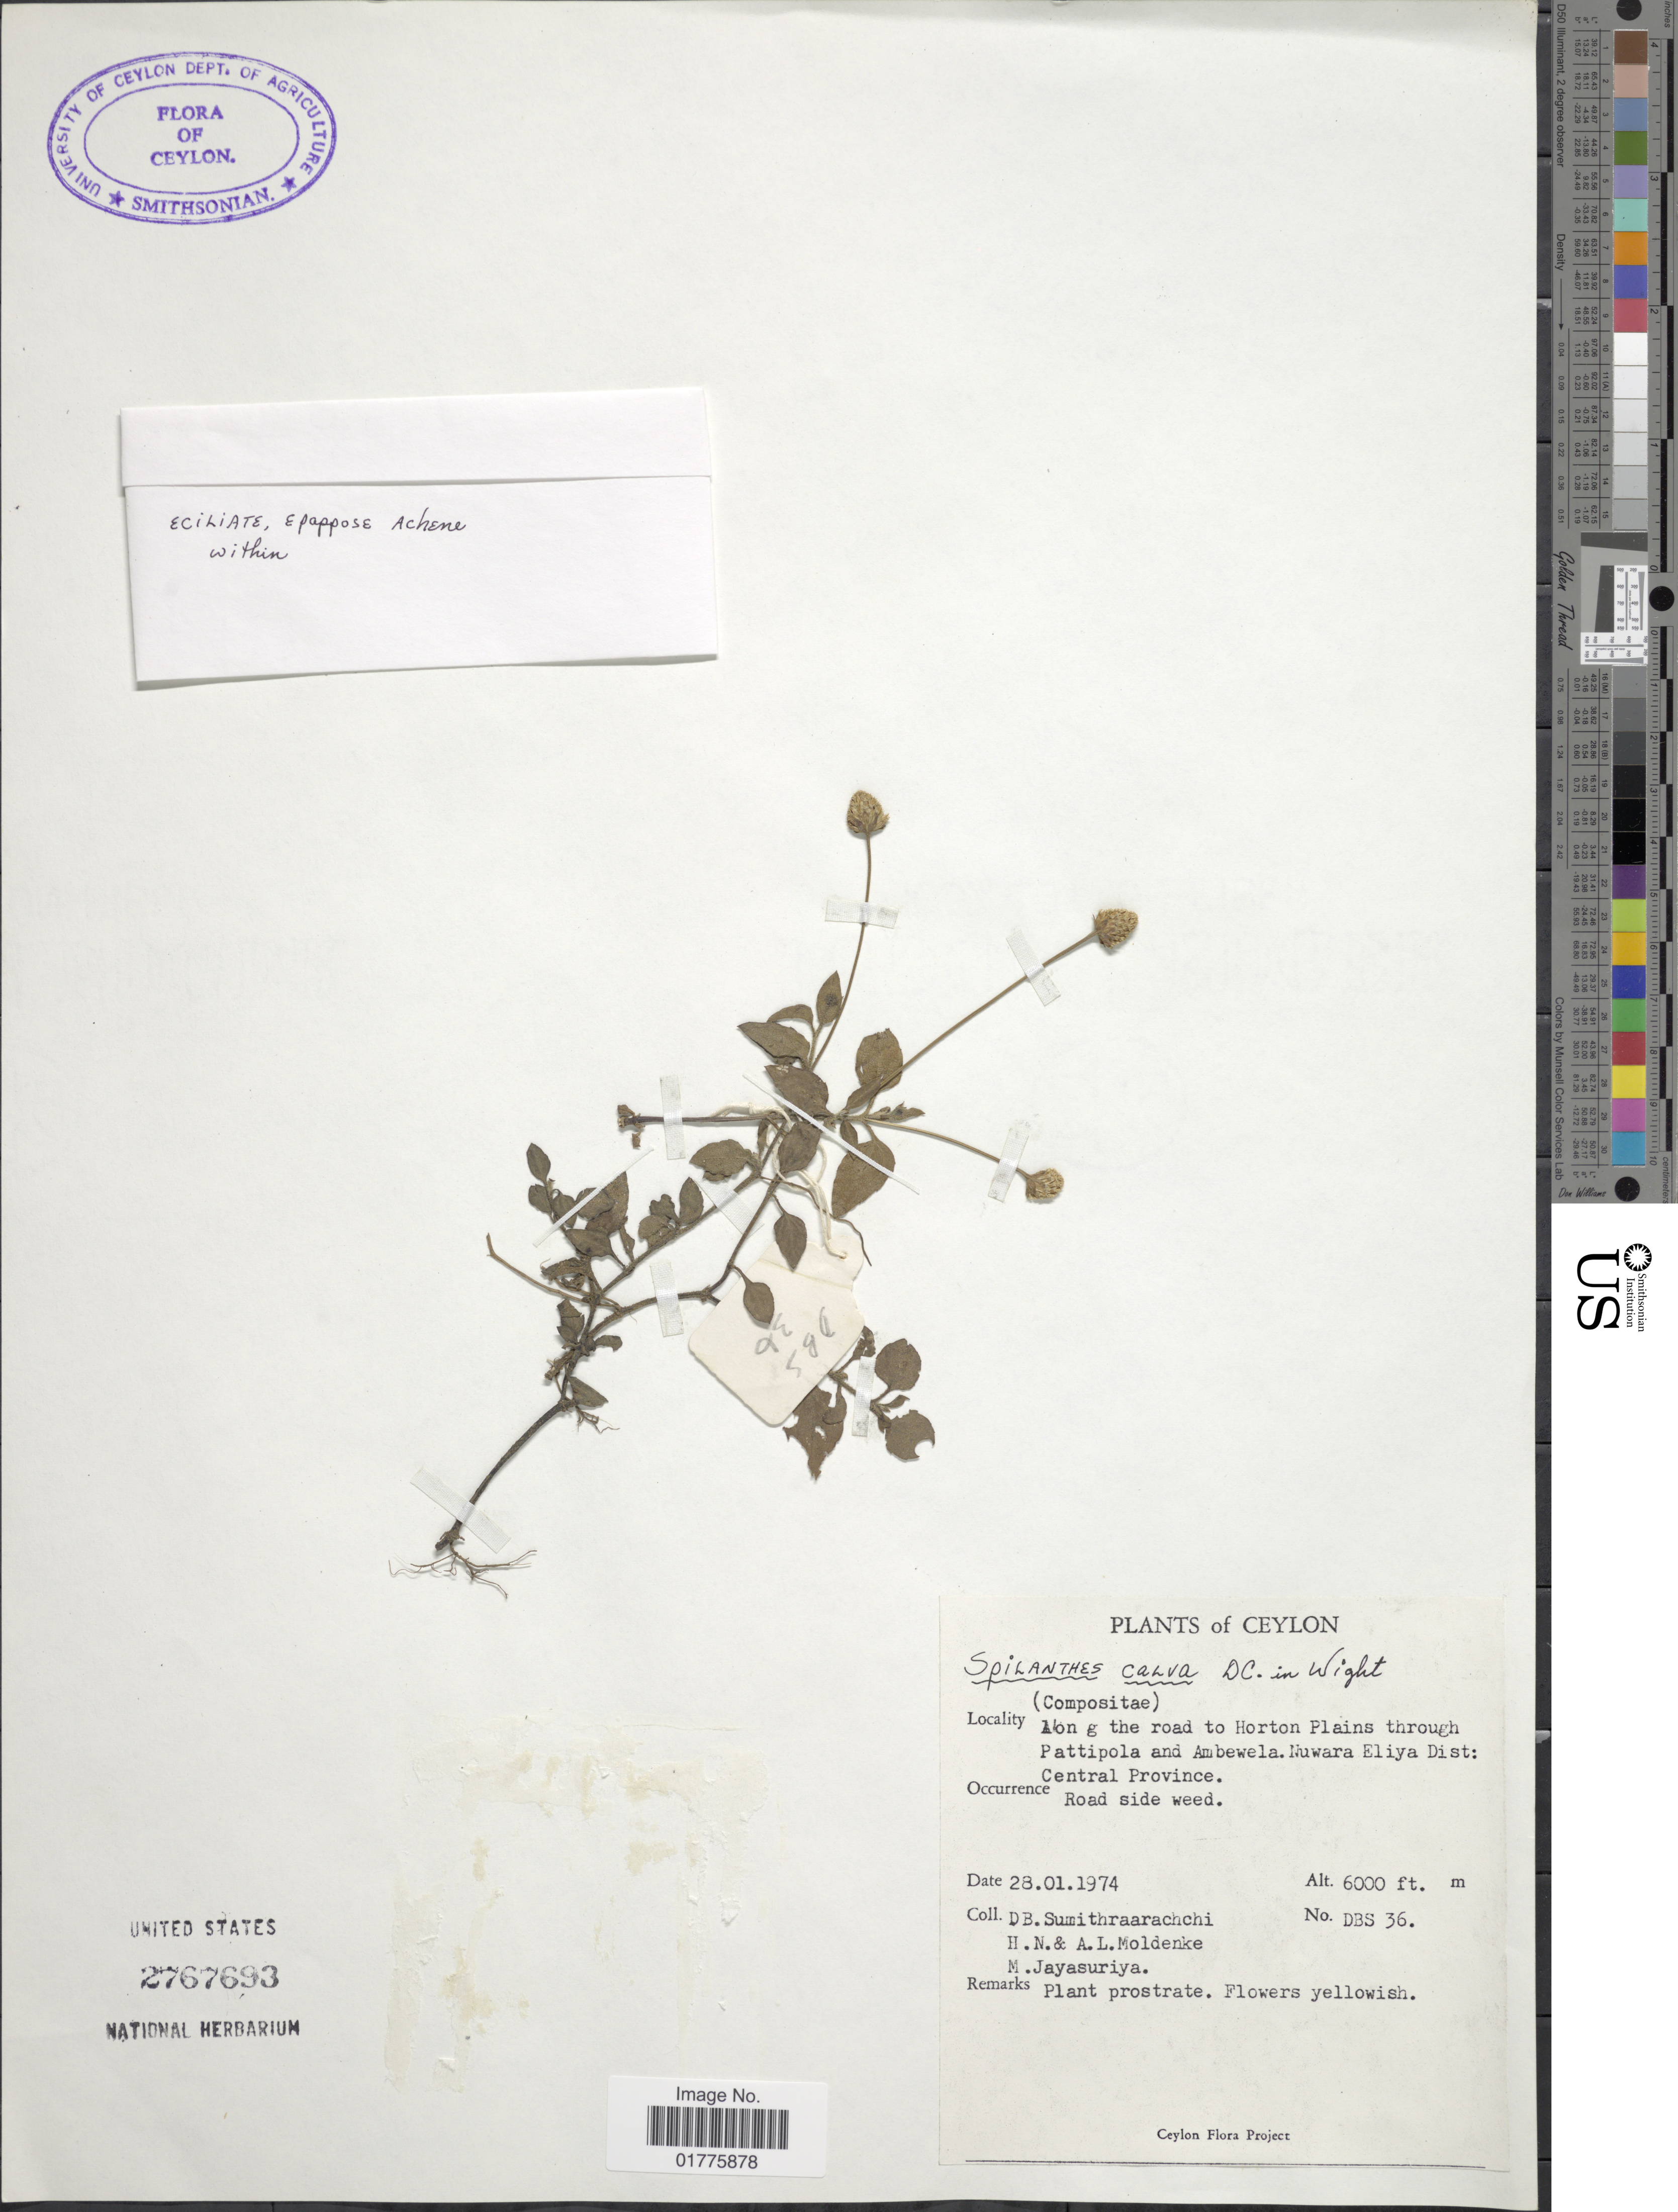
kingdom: Plantae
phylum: Tracheophyta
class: Magnoliopsida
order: Asterales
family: Asteraceae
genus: Acmella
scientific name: Acmella calva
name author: DC.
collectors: D. B. Sumithraarachchi, H. N. Moldenke, A. L. Moldenke & M. Jayasuriya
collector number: DBS36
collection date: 1974-01-28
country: Sri Lanka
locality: Along the road to Horton Plains through Pattipola and Ambewela, Nuwara Eliya Dist: Central Province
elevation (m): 1829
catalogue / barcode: US 2767693